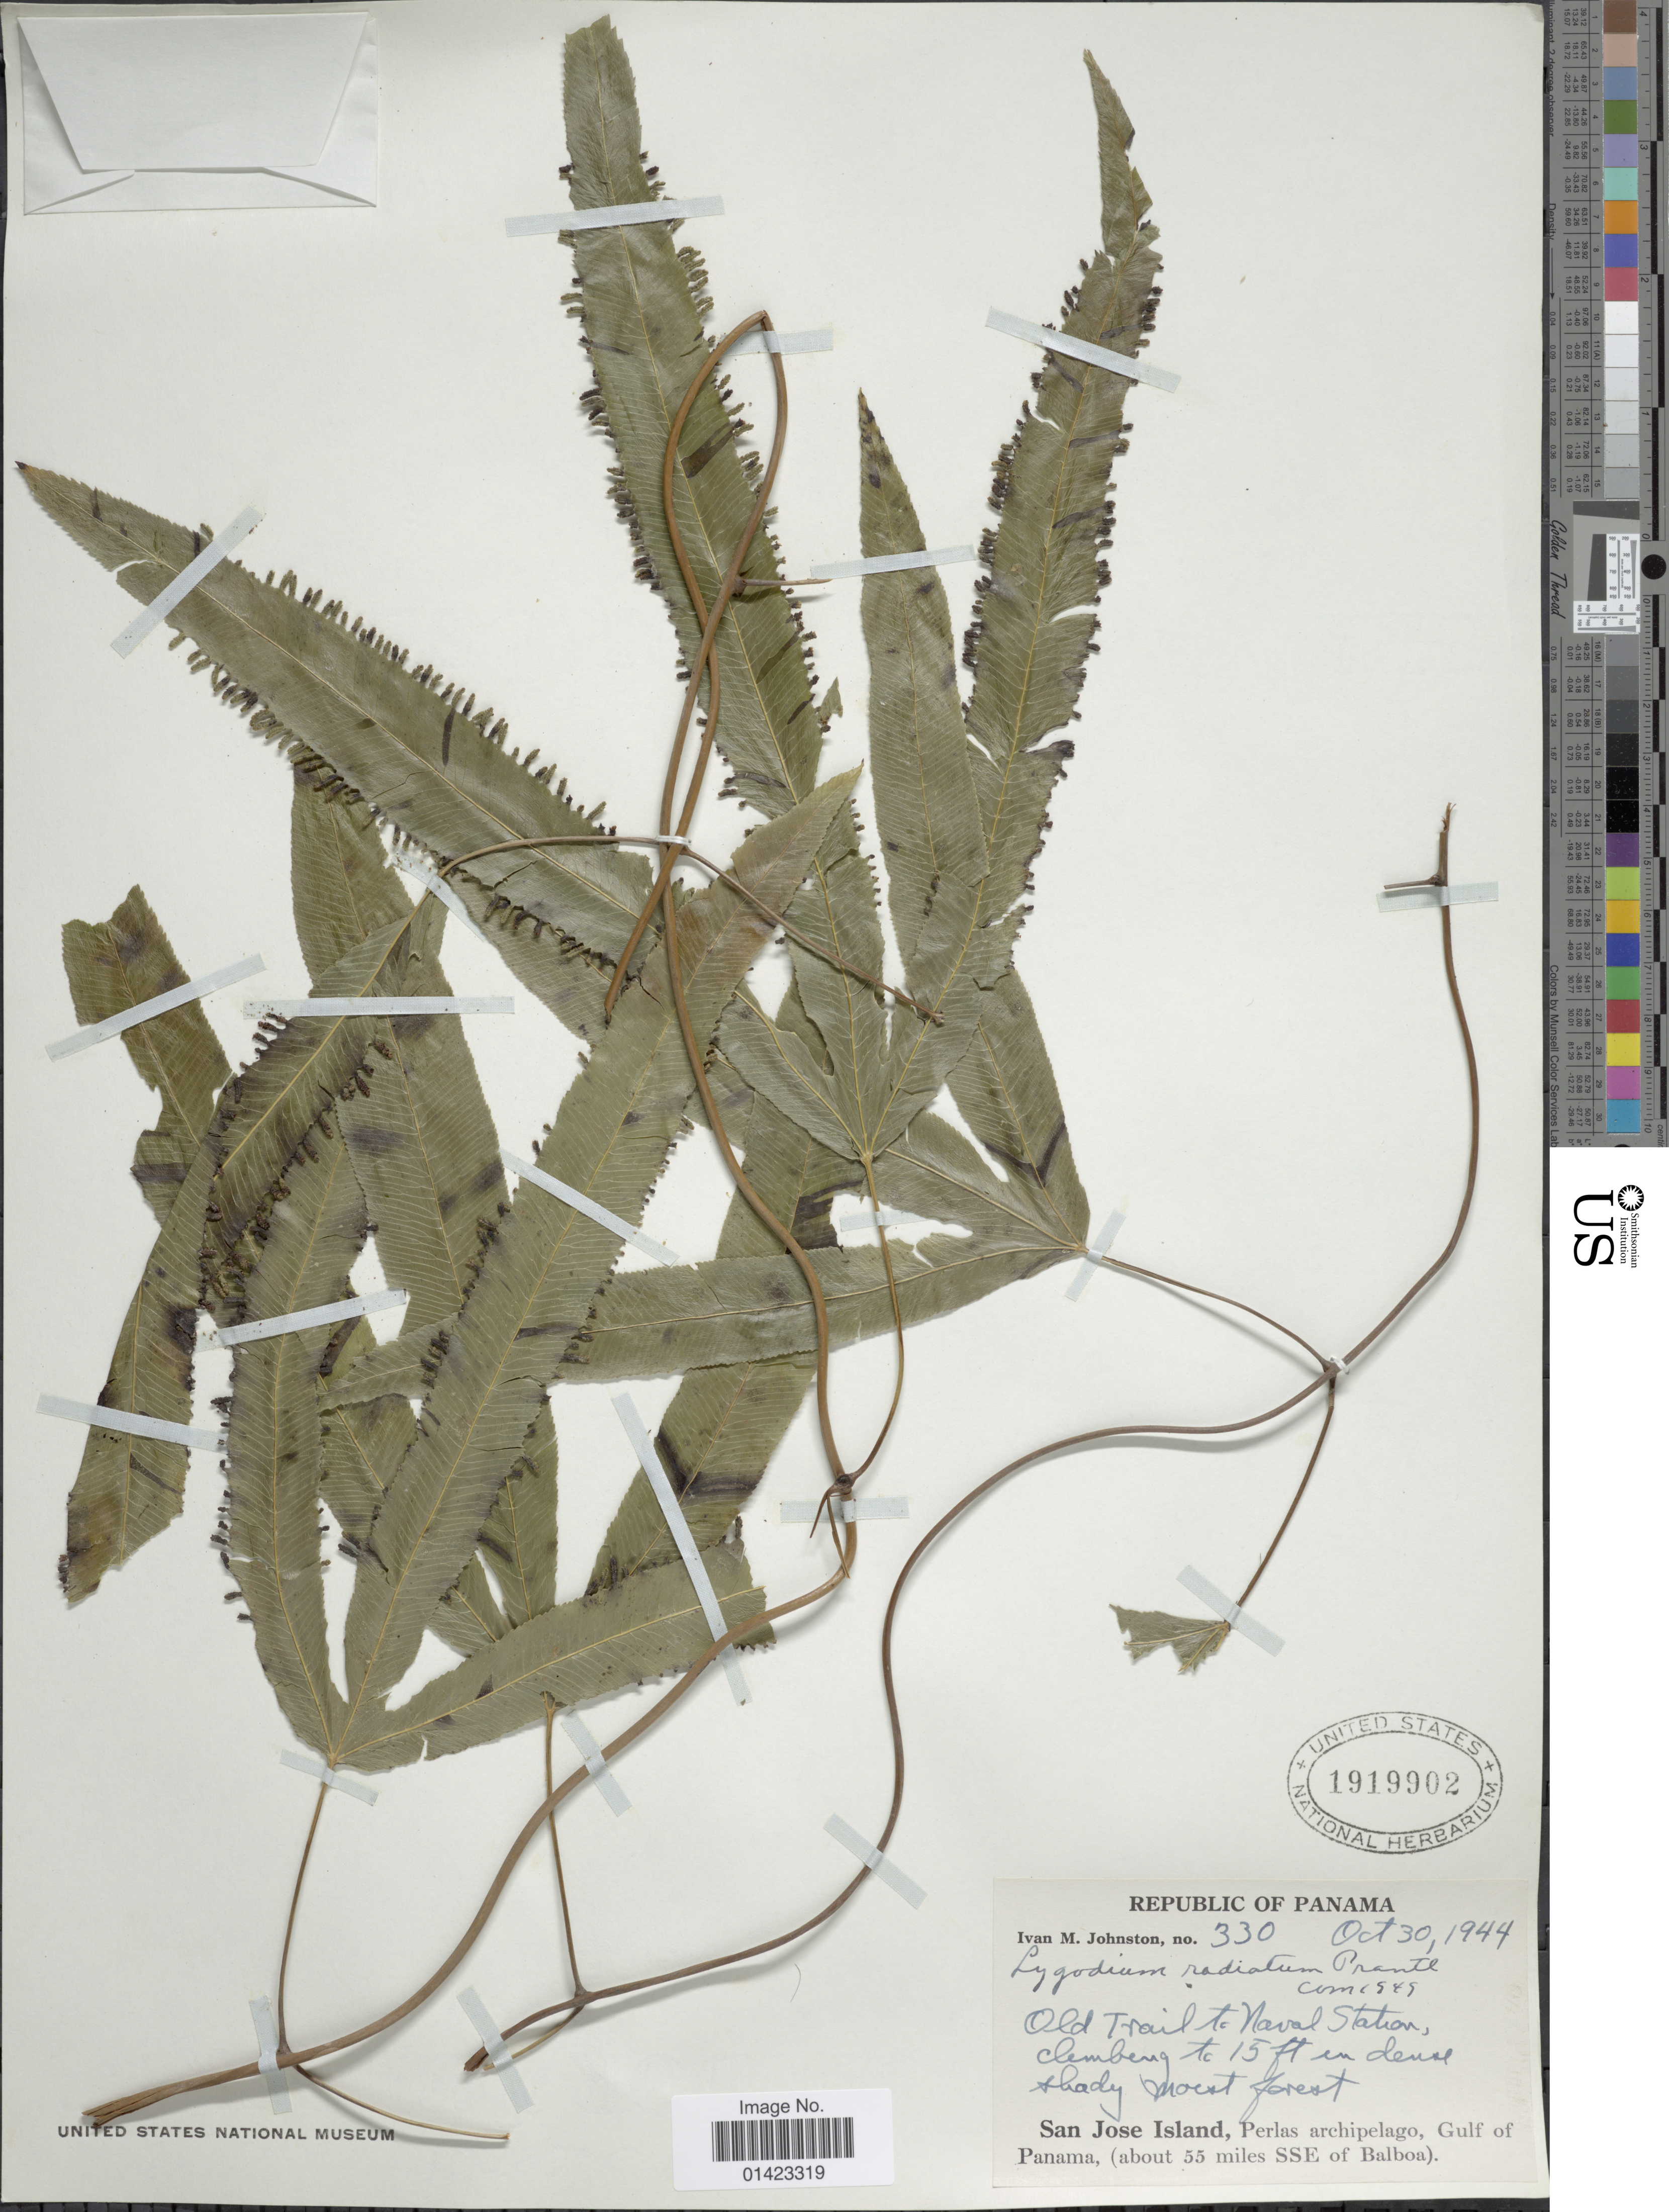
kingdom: Plantae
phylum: Tracheophyta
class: Polypodiopsida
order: Schizaeales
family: Lygodiaceae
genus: Lygodium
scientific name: Lygodium radiatum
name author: Prantl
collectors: I.M. Johnston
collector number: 330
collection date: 1944-10-30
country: Panama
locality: Republic of Panama, San Jose, Perlas Archipelago, Gulf of Panama (about 55miles SSE of Balboa). Old trail to naval station.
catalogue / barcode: US 19199002